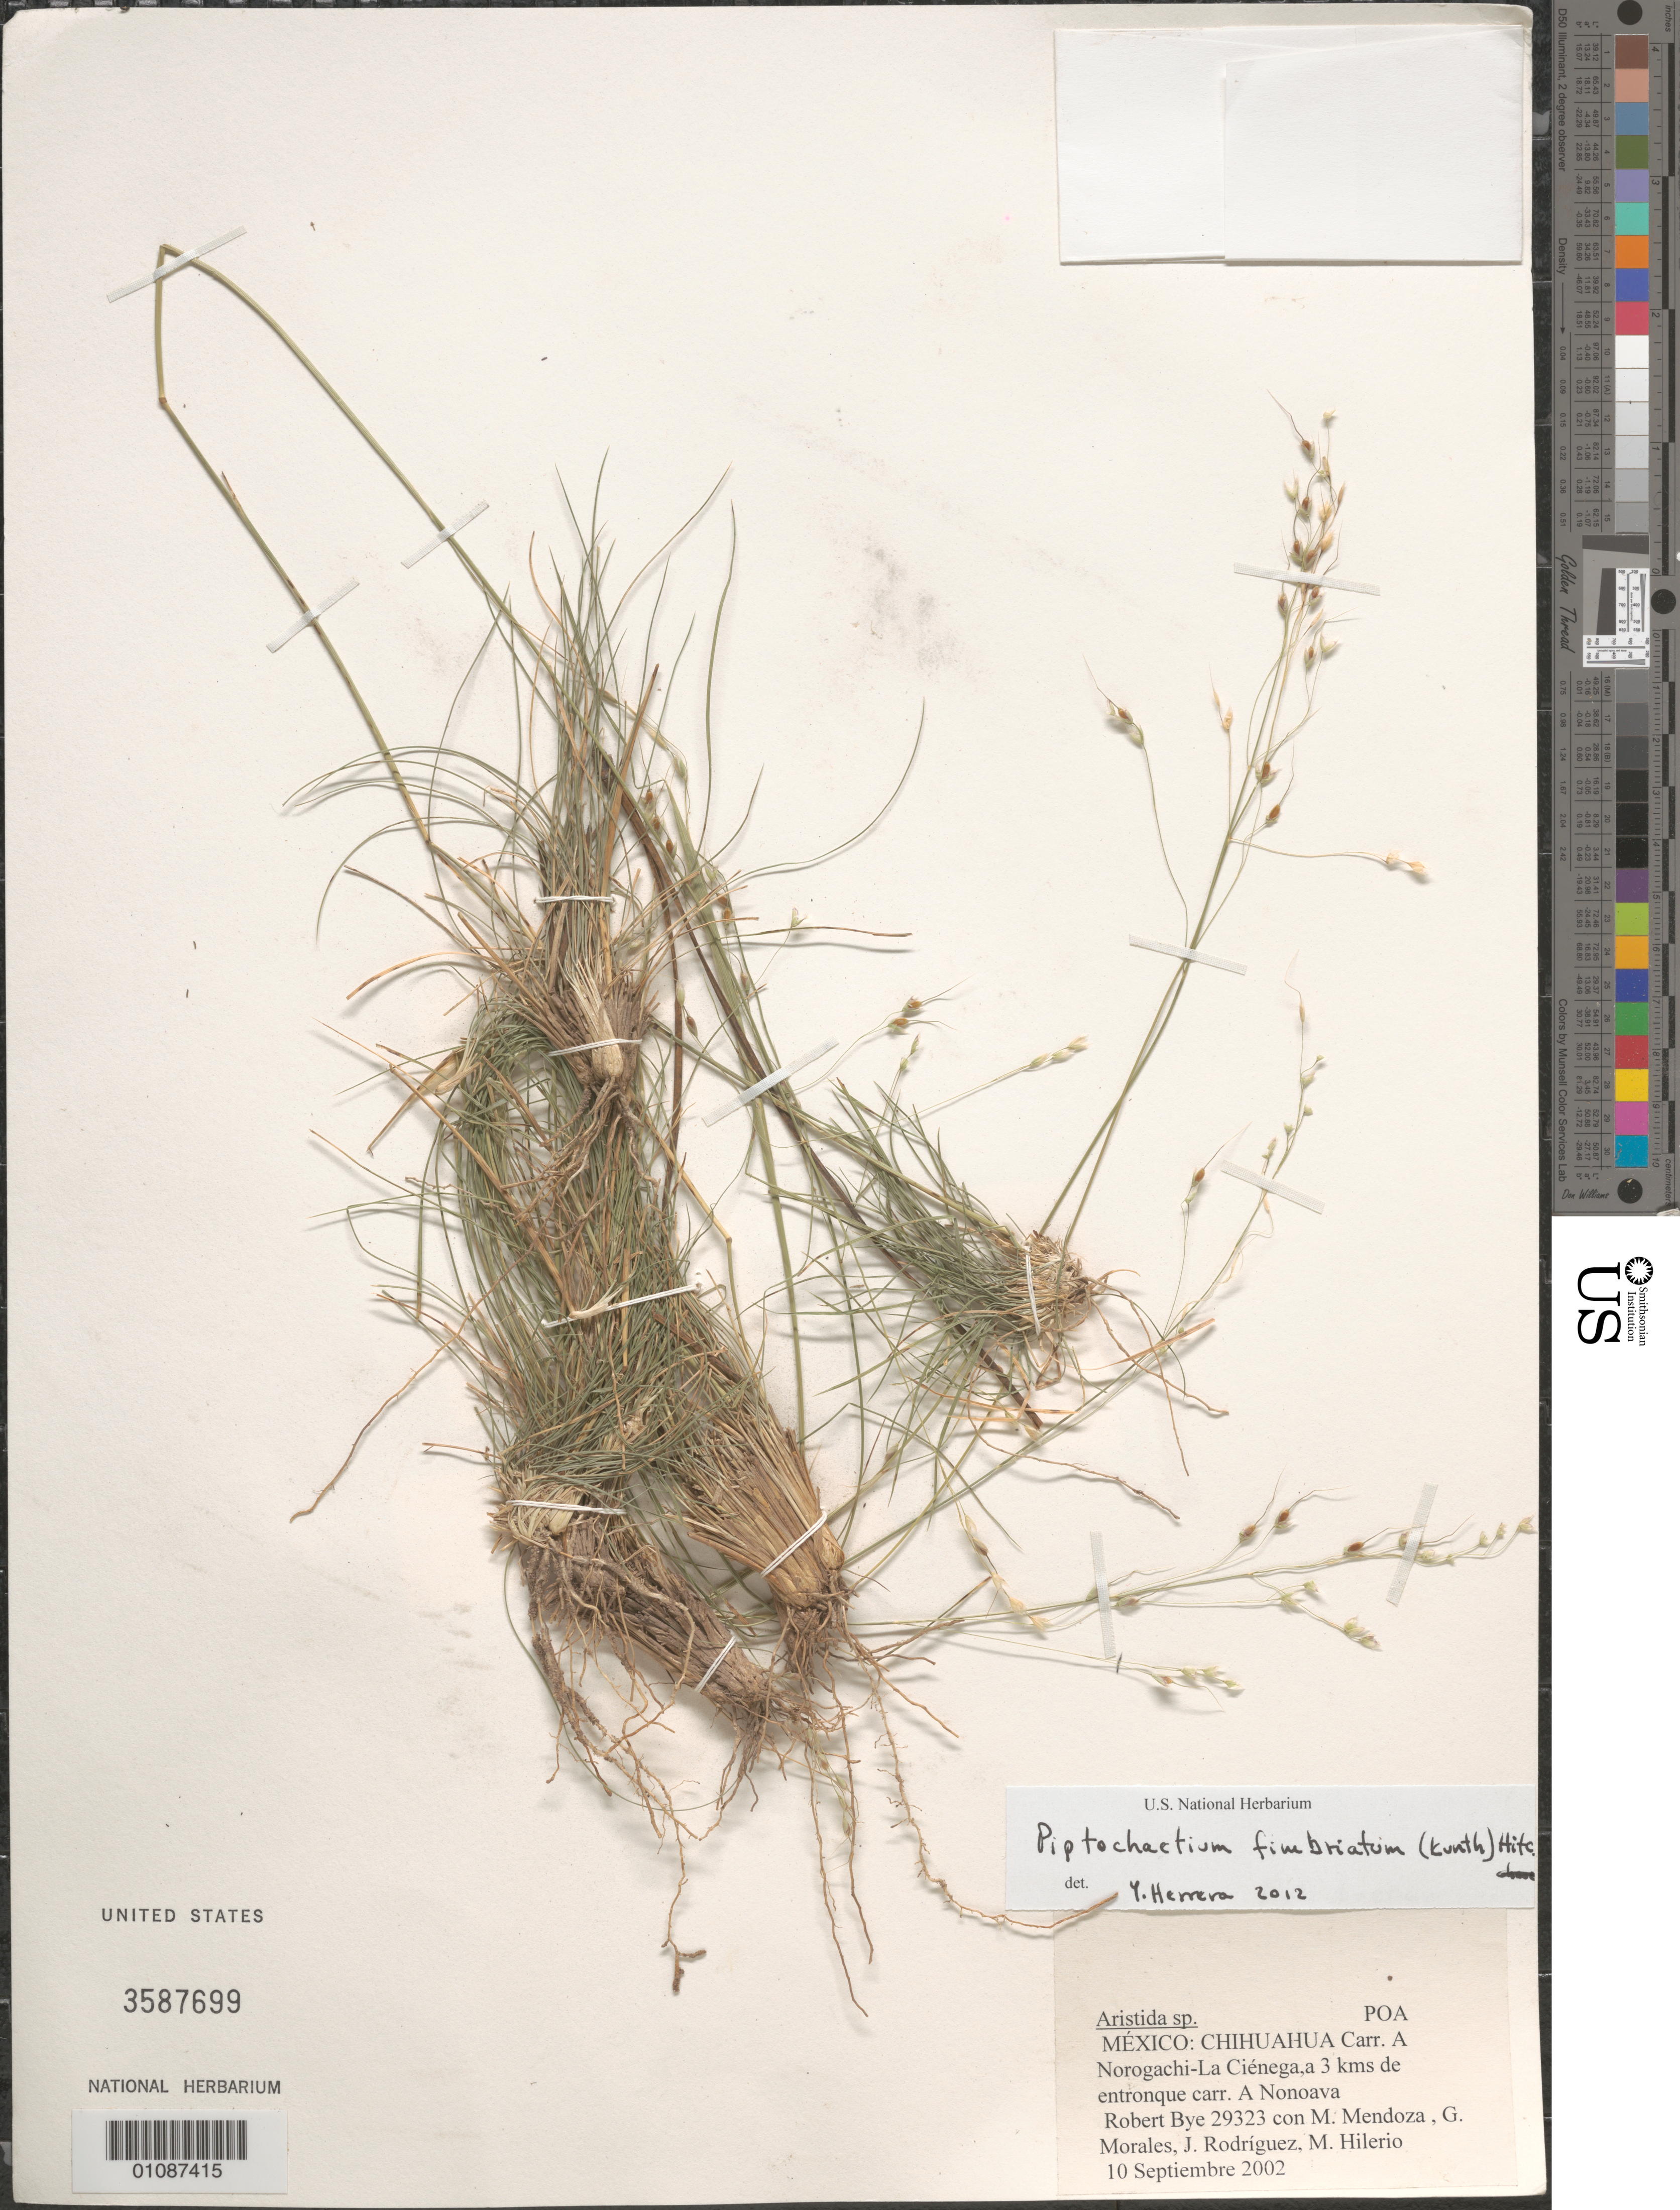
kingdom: Plantae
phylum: Tracheophyta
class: Liliopsida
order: Poales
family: Poaceae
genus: Piptochaetium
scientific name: Piptochaetium fimbriatum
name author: (Kunth) Hitchc.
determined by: Herrera Arrieta, Y., (CIIDIR), Instituto Politecnico Nacional (MEXICO)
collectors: R. A. Bye, M. Mendoza Garcia, G. Morales, J. Rodríguez & M. Hilerio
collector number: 29323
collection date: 2002-09-10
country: Mexico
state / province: Chihuahua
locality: Carr. a Norogachi-La Cienega, a 3 kms de entronque carr. a Nonoava.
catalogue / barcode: US 3587699